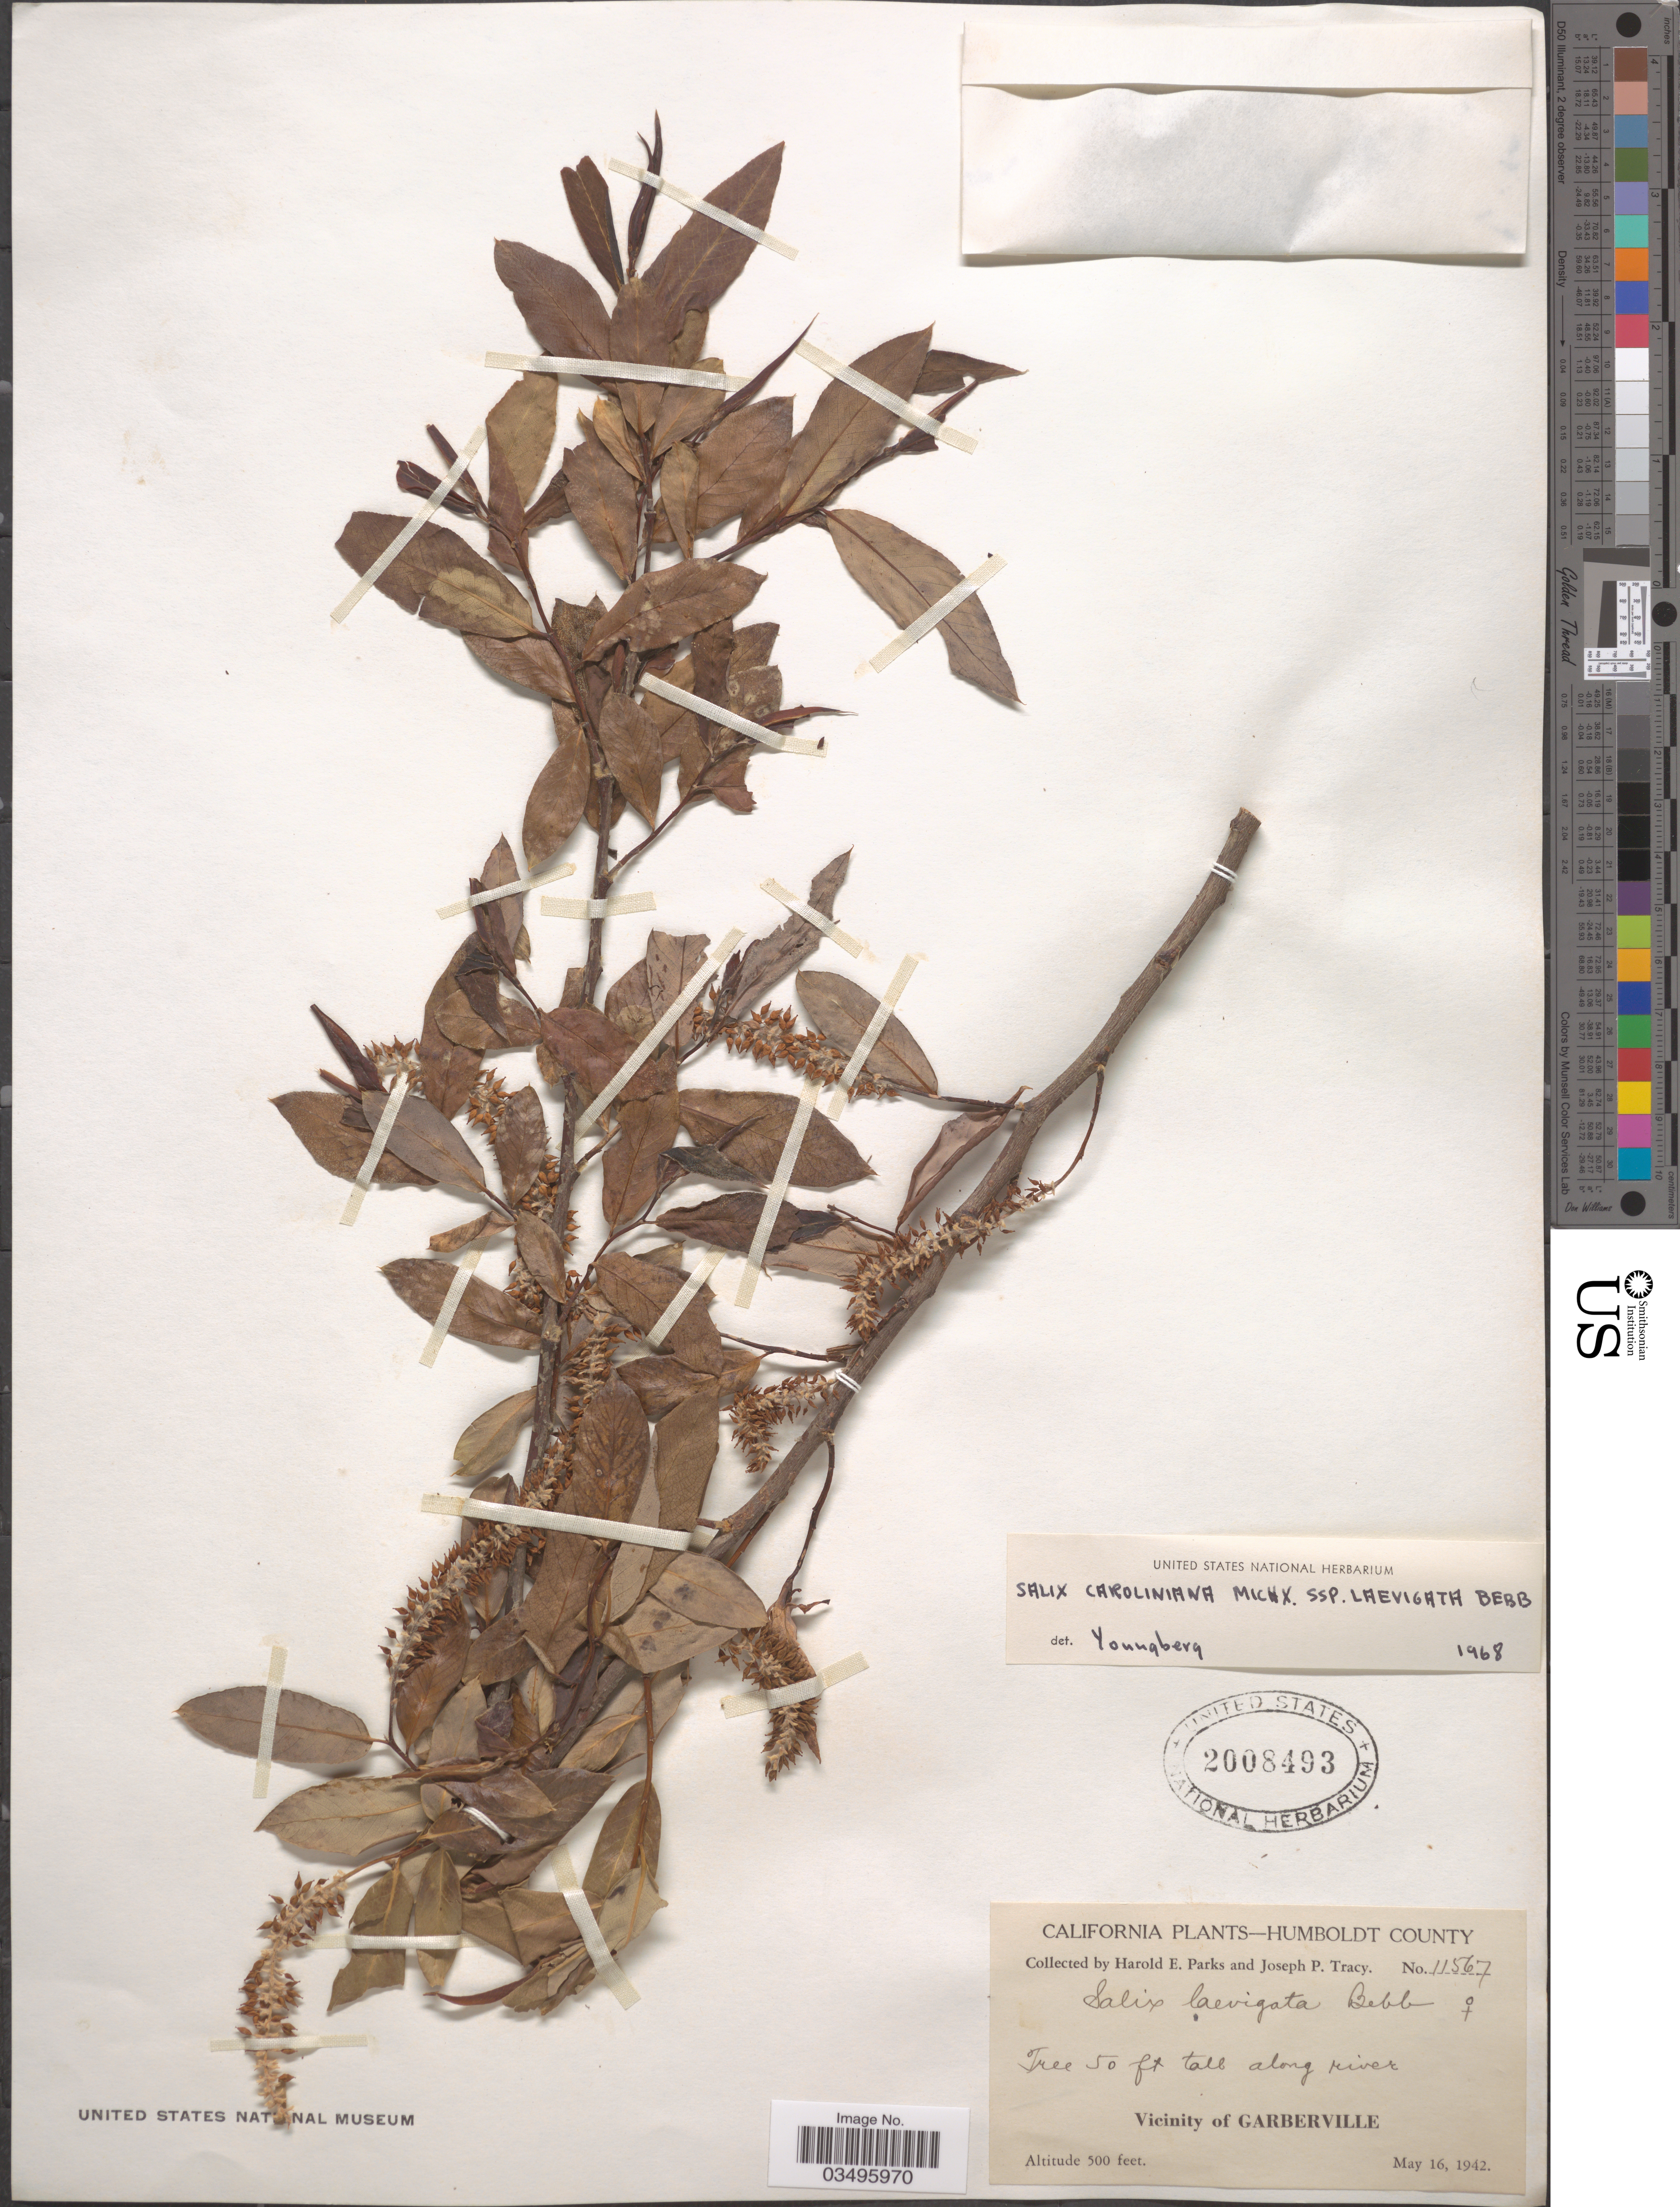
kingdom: Plantae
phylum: Tracheophyta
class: Magnoliopsida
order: Malpighiales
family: Salicaceae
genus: Salix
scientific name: Salix caroliniana subsp. laevigata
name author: Bebb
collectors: H. E. Parks & J. Tracy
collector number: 11567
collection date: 1942-05-16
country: United States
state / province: California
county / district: Humboldt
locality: Humboldt County. Vicinity of Garberville.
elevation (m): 152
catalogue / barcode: US 2008493